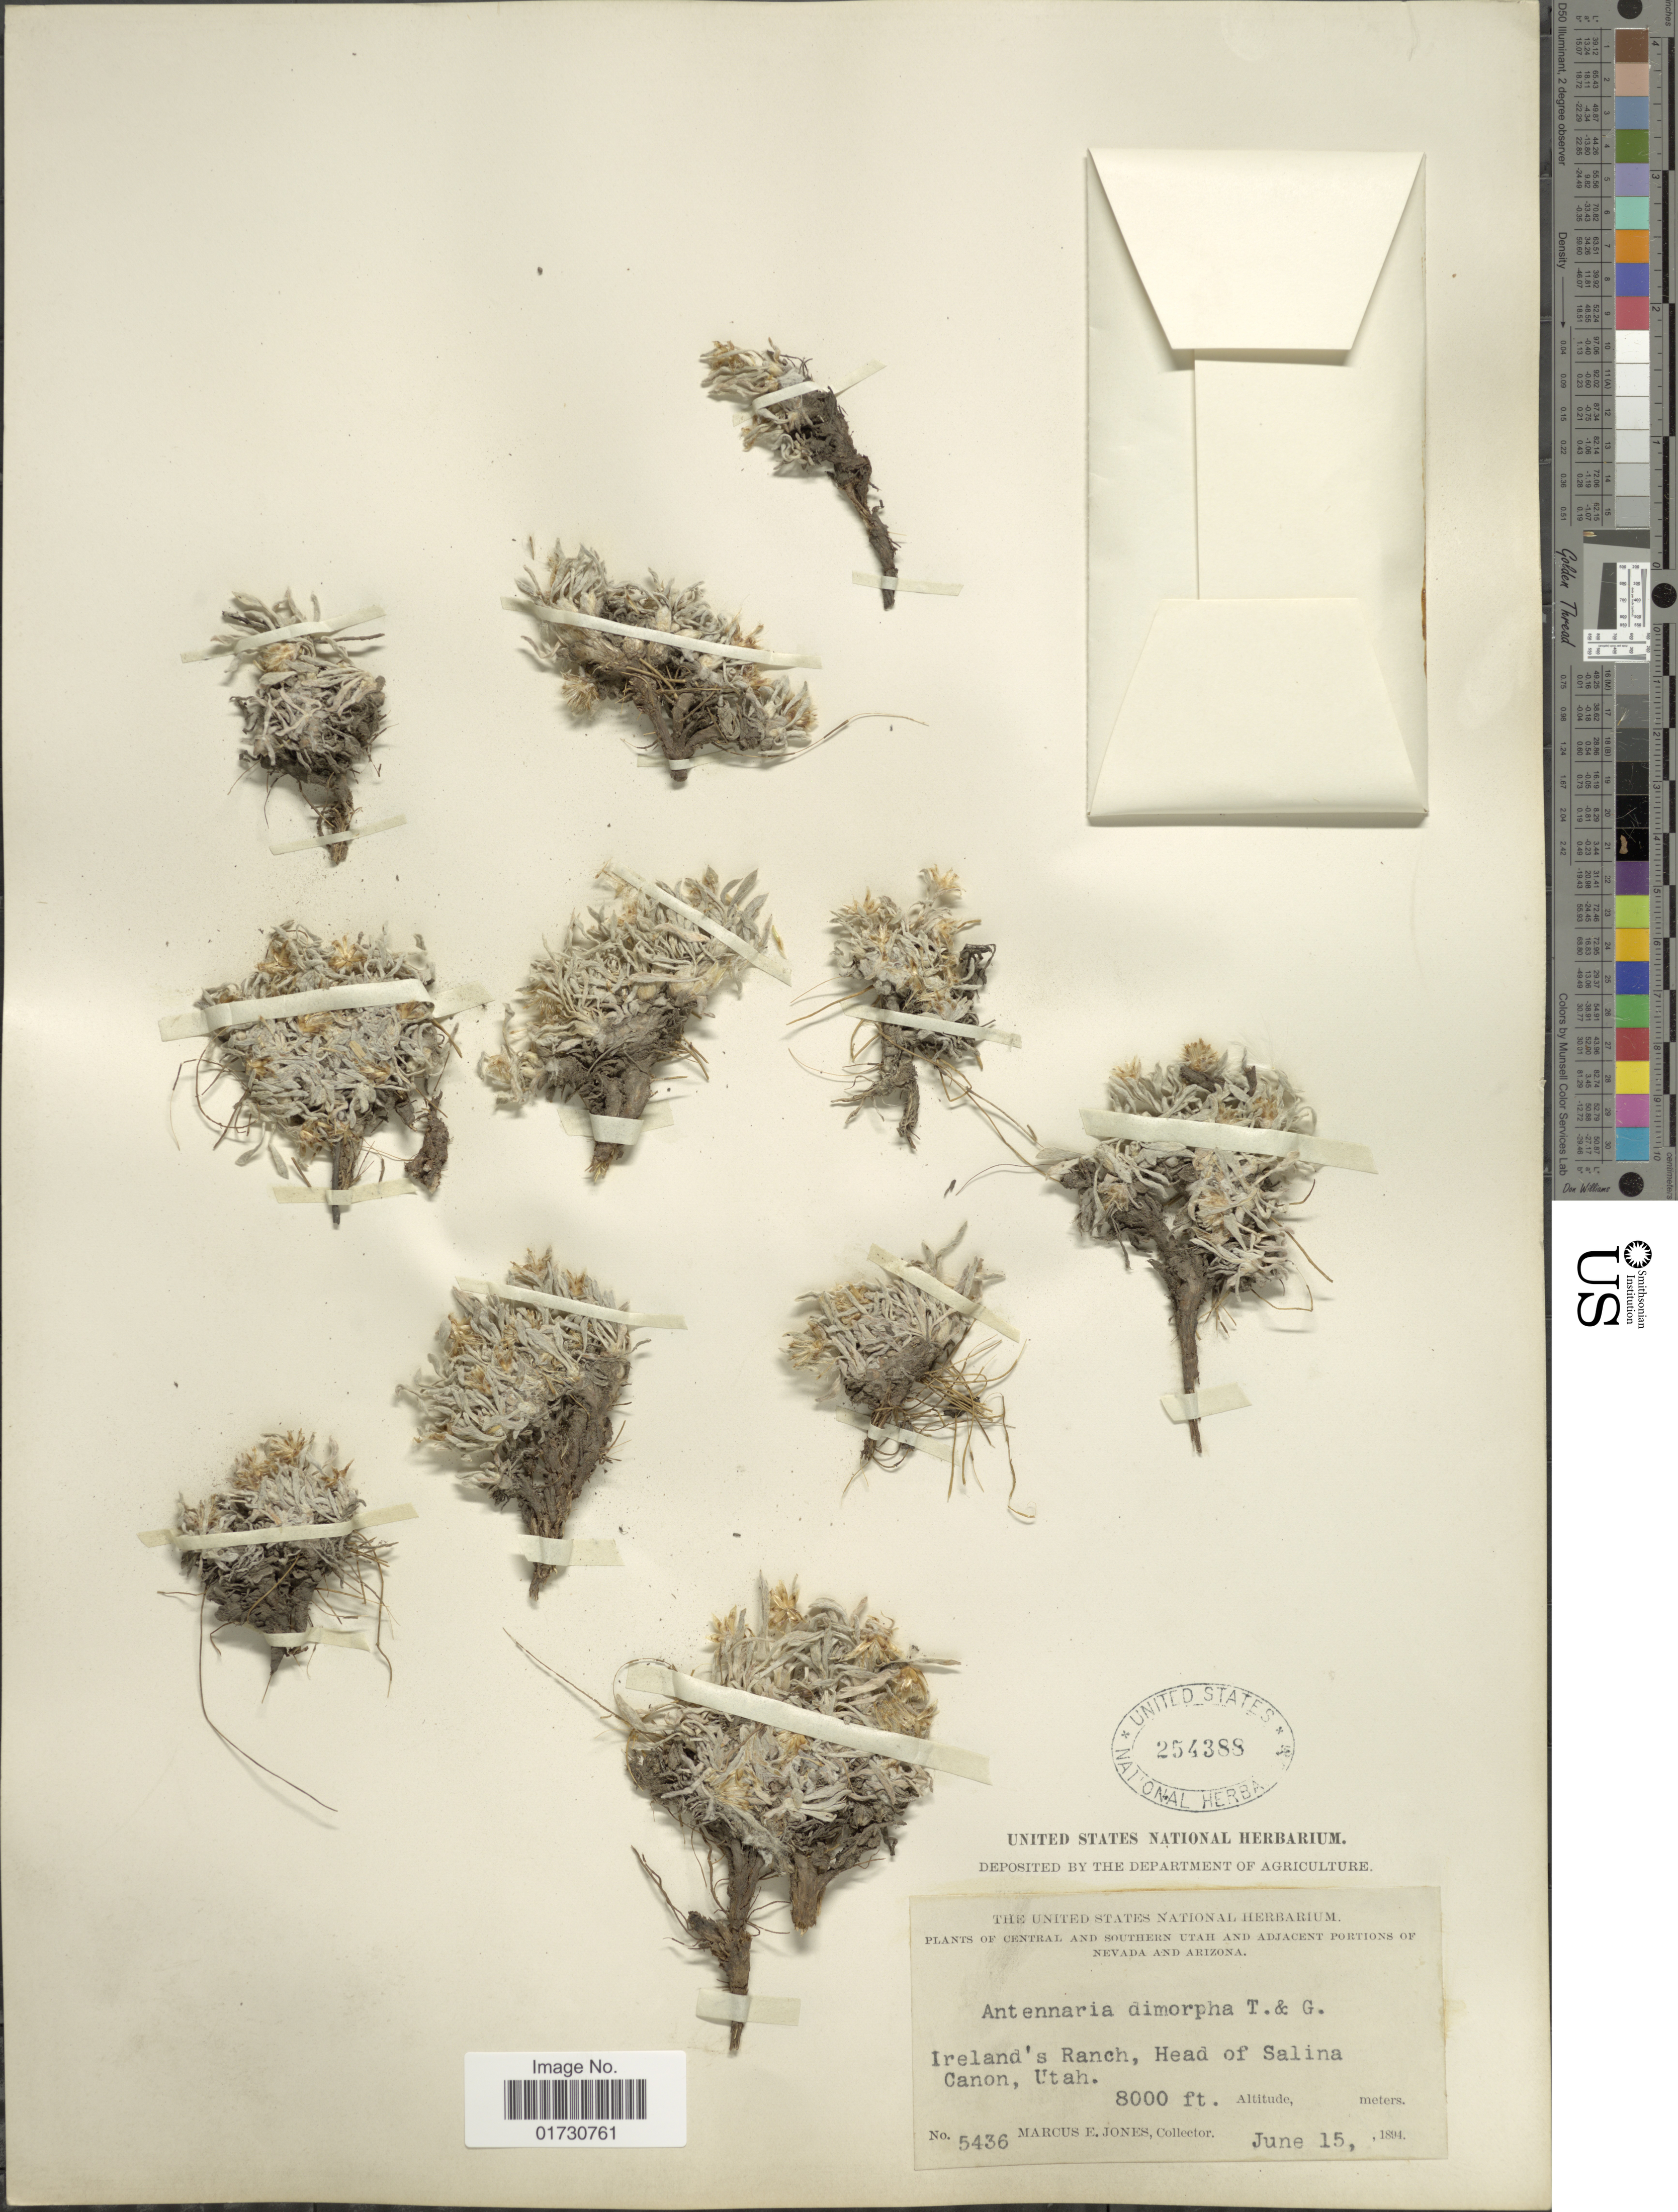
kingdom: Plantae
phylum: Tracheophyta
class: Magnoliopsida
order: Asterales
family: Asteraceae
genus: Antennaria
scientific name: Antennaria dimorpha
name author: (Nutt.) Torr. & A. Gray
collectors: M. E. Jones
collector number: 5436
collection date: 1894-06-15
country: United States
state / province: Utah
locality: Ireland's Ranch, Head of Salina Canon, Utah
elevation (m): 2438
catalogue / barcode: US 254388